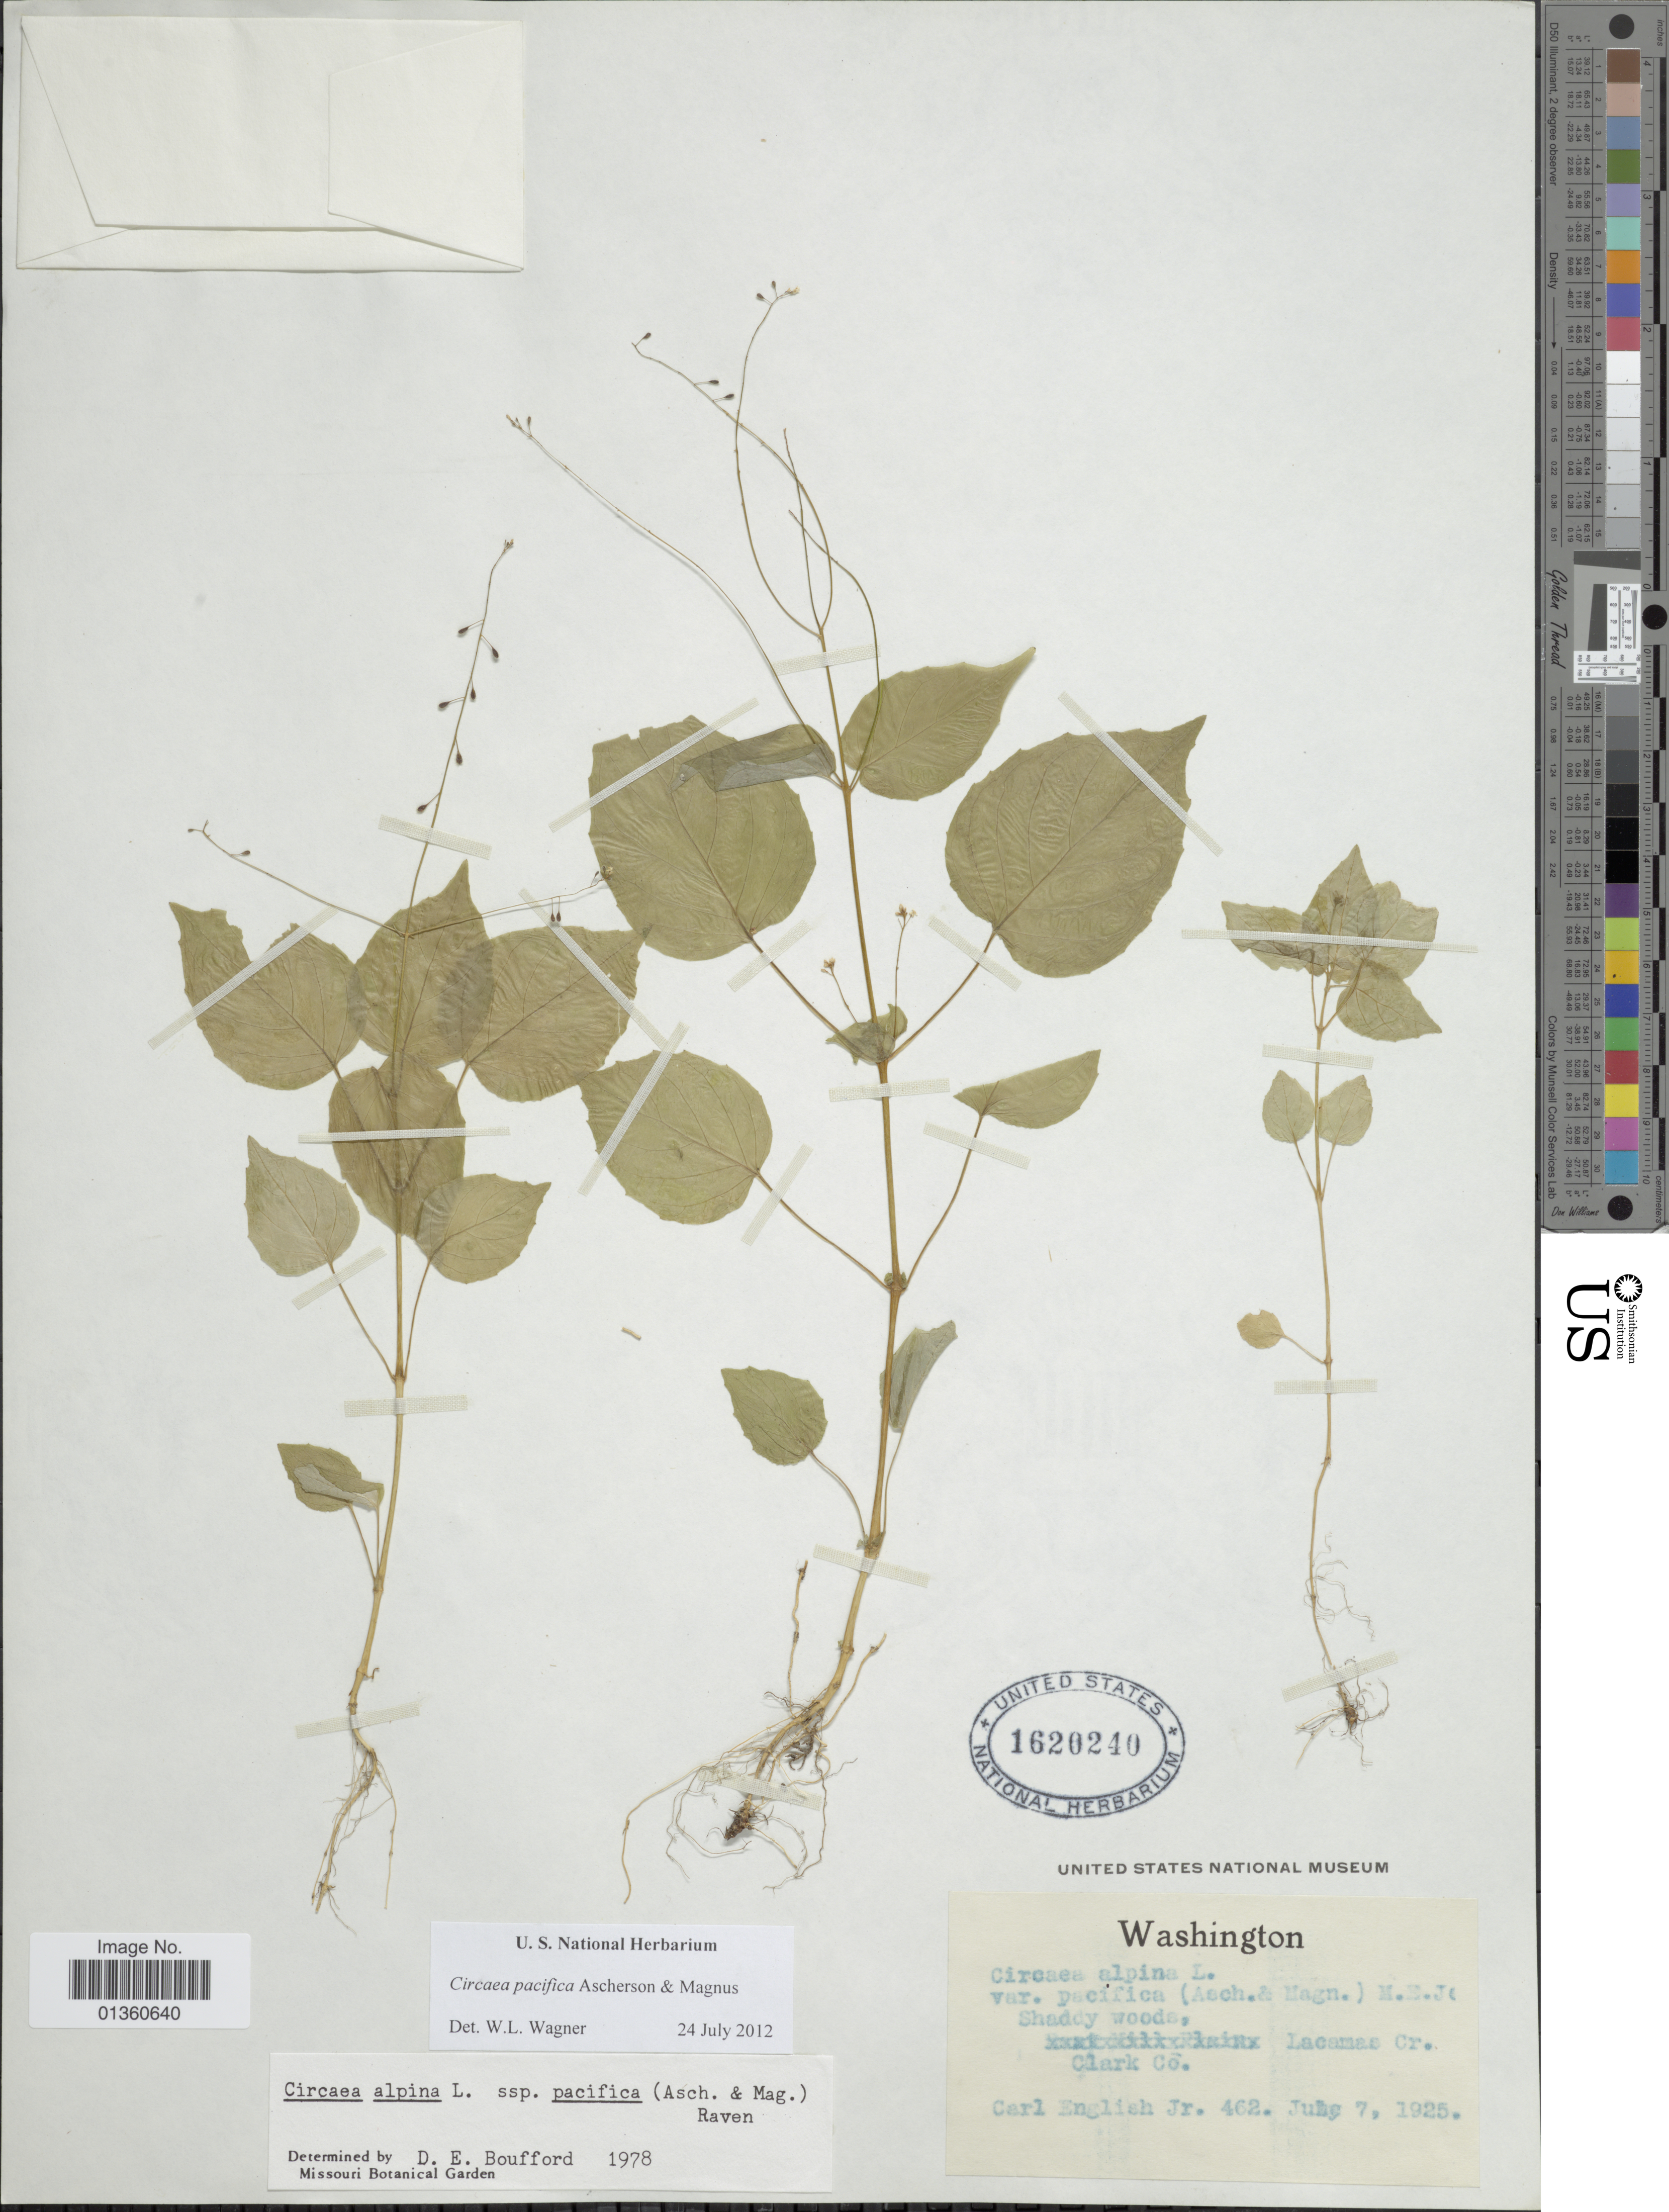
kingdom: Plantae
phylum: Tracheophyta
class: Magnoliopsida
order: Myrtales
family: Onagraceae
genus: Circaea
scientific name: Circaea pacifica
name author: Asch. & Magnus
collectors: C. English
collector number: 462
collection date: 1925-06-07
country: United States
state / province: Washington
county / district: Clark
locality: Lacamas Cr. Clark Co.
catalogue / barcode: US 1620240